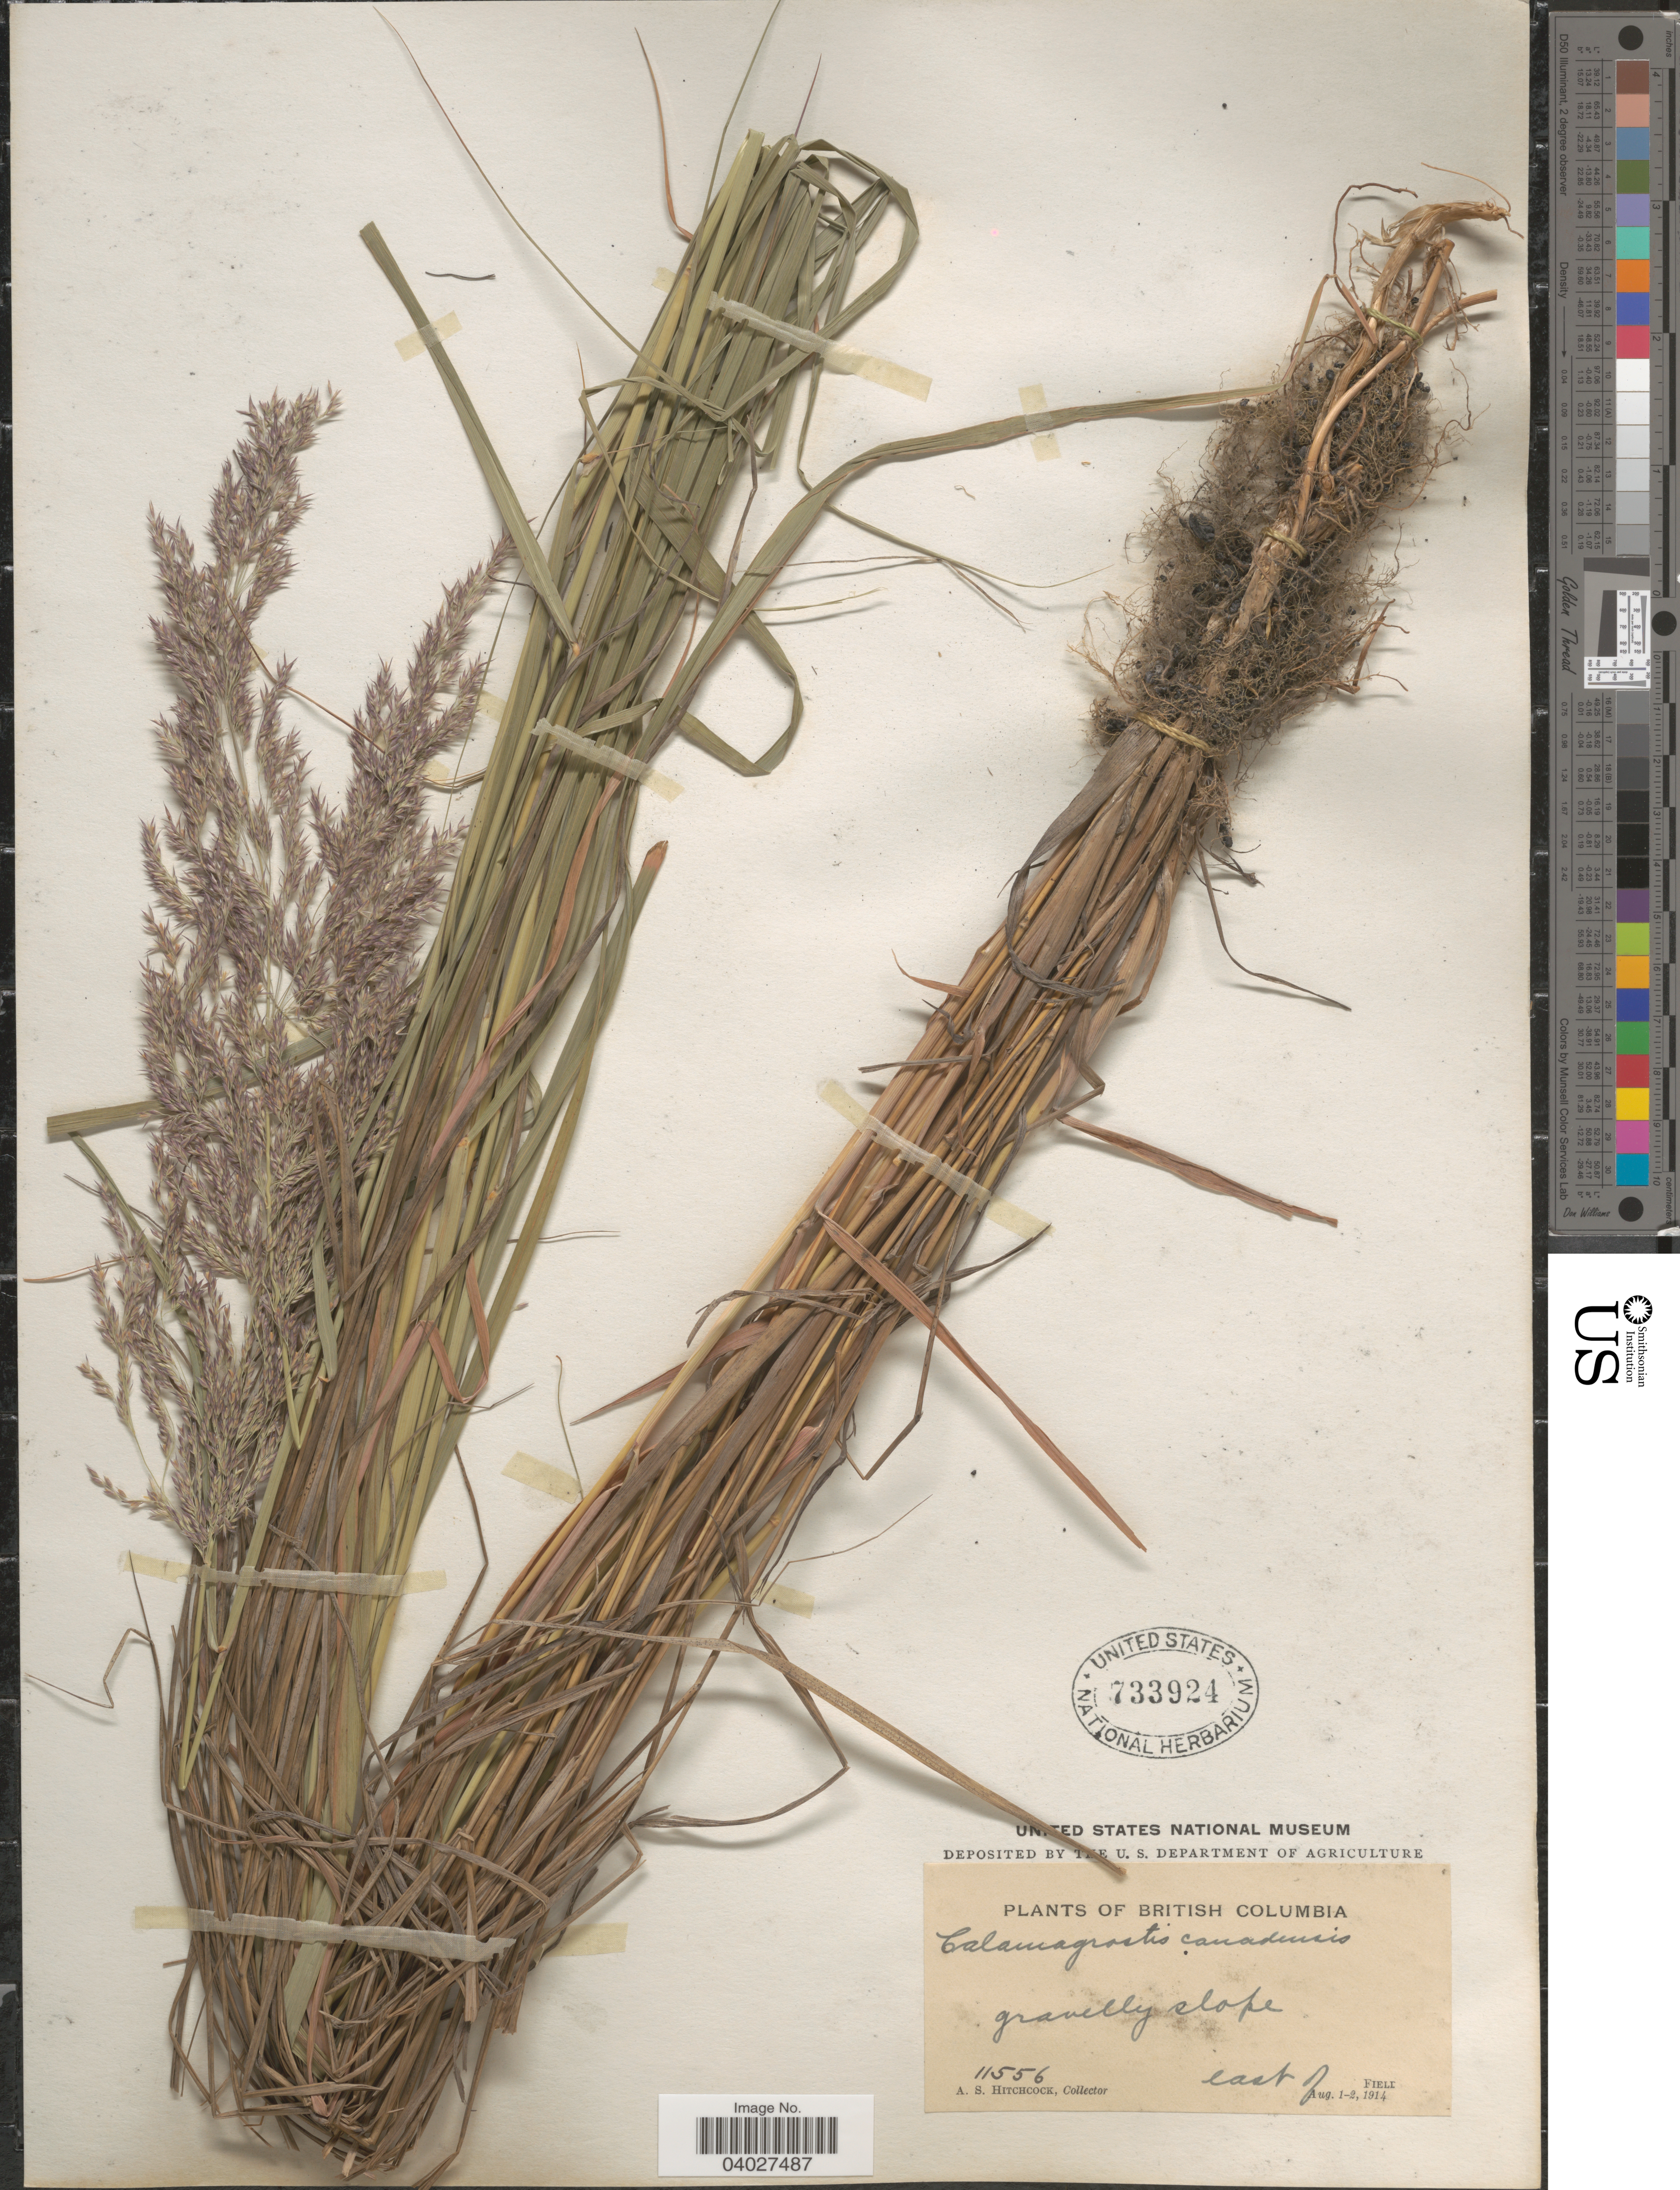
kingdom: Plantae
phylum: Tracheophyta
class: Liliopsida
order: Poales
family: Poaceae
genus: Calamagrostis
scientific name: Calamagrostis canadensis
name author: (Michx.) P. Beauv.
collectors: A. S. Hitchcock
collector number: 11556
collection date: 1914-08-01/1914-08-02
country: Canada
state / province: British Columbia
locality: East of Field.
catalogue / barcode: US 733924